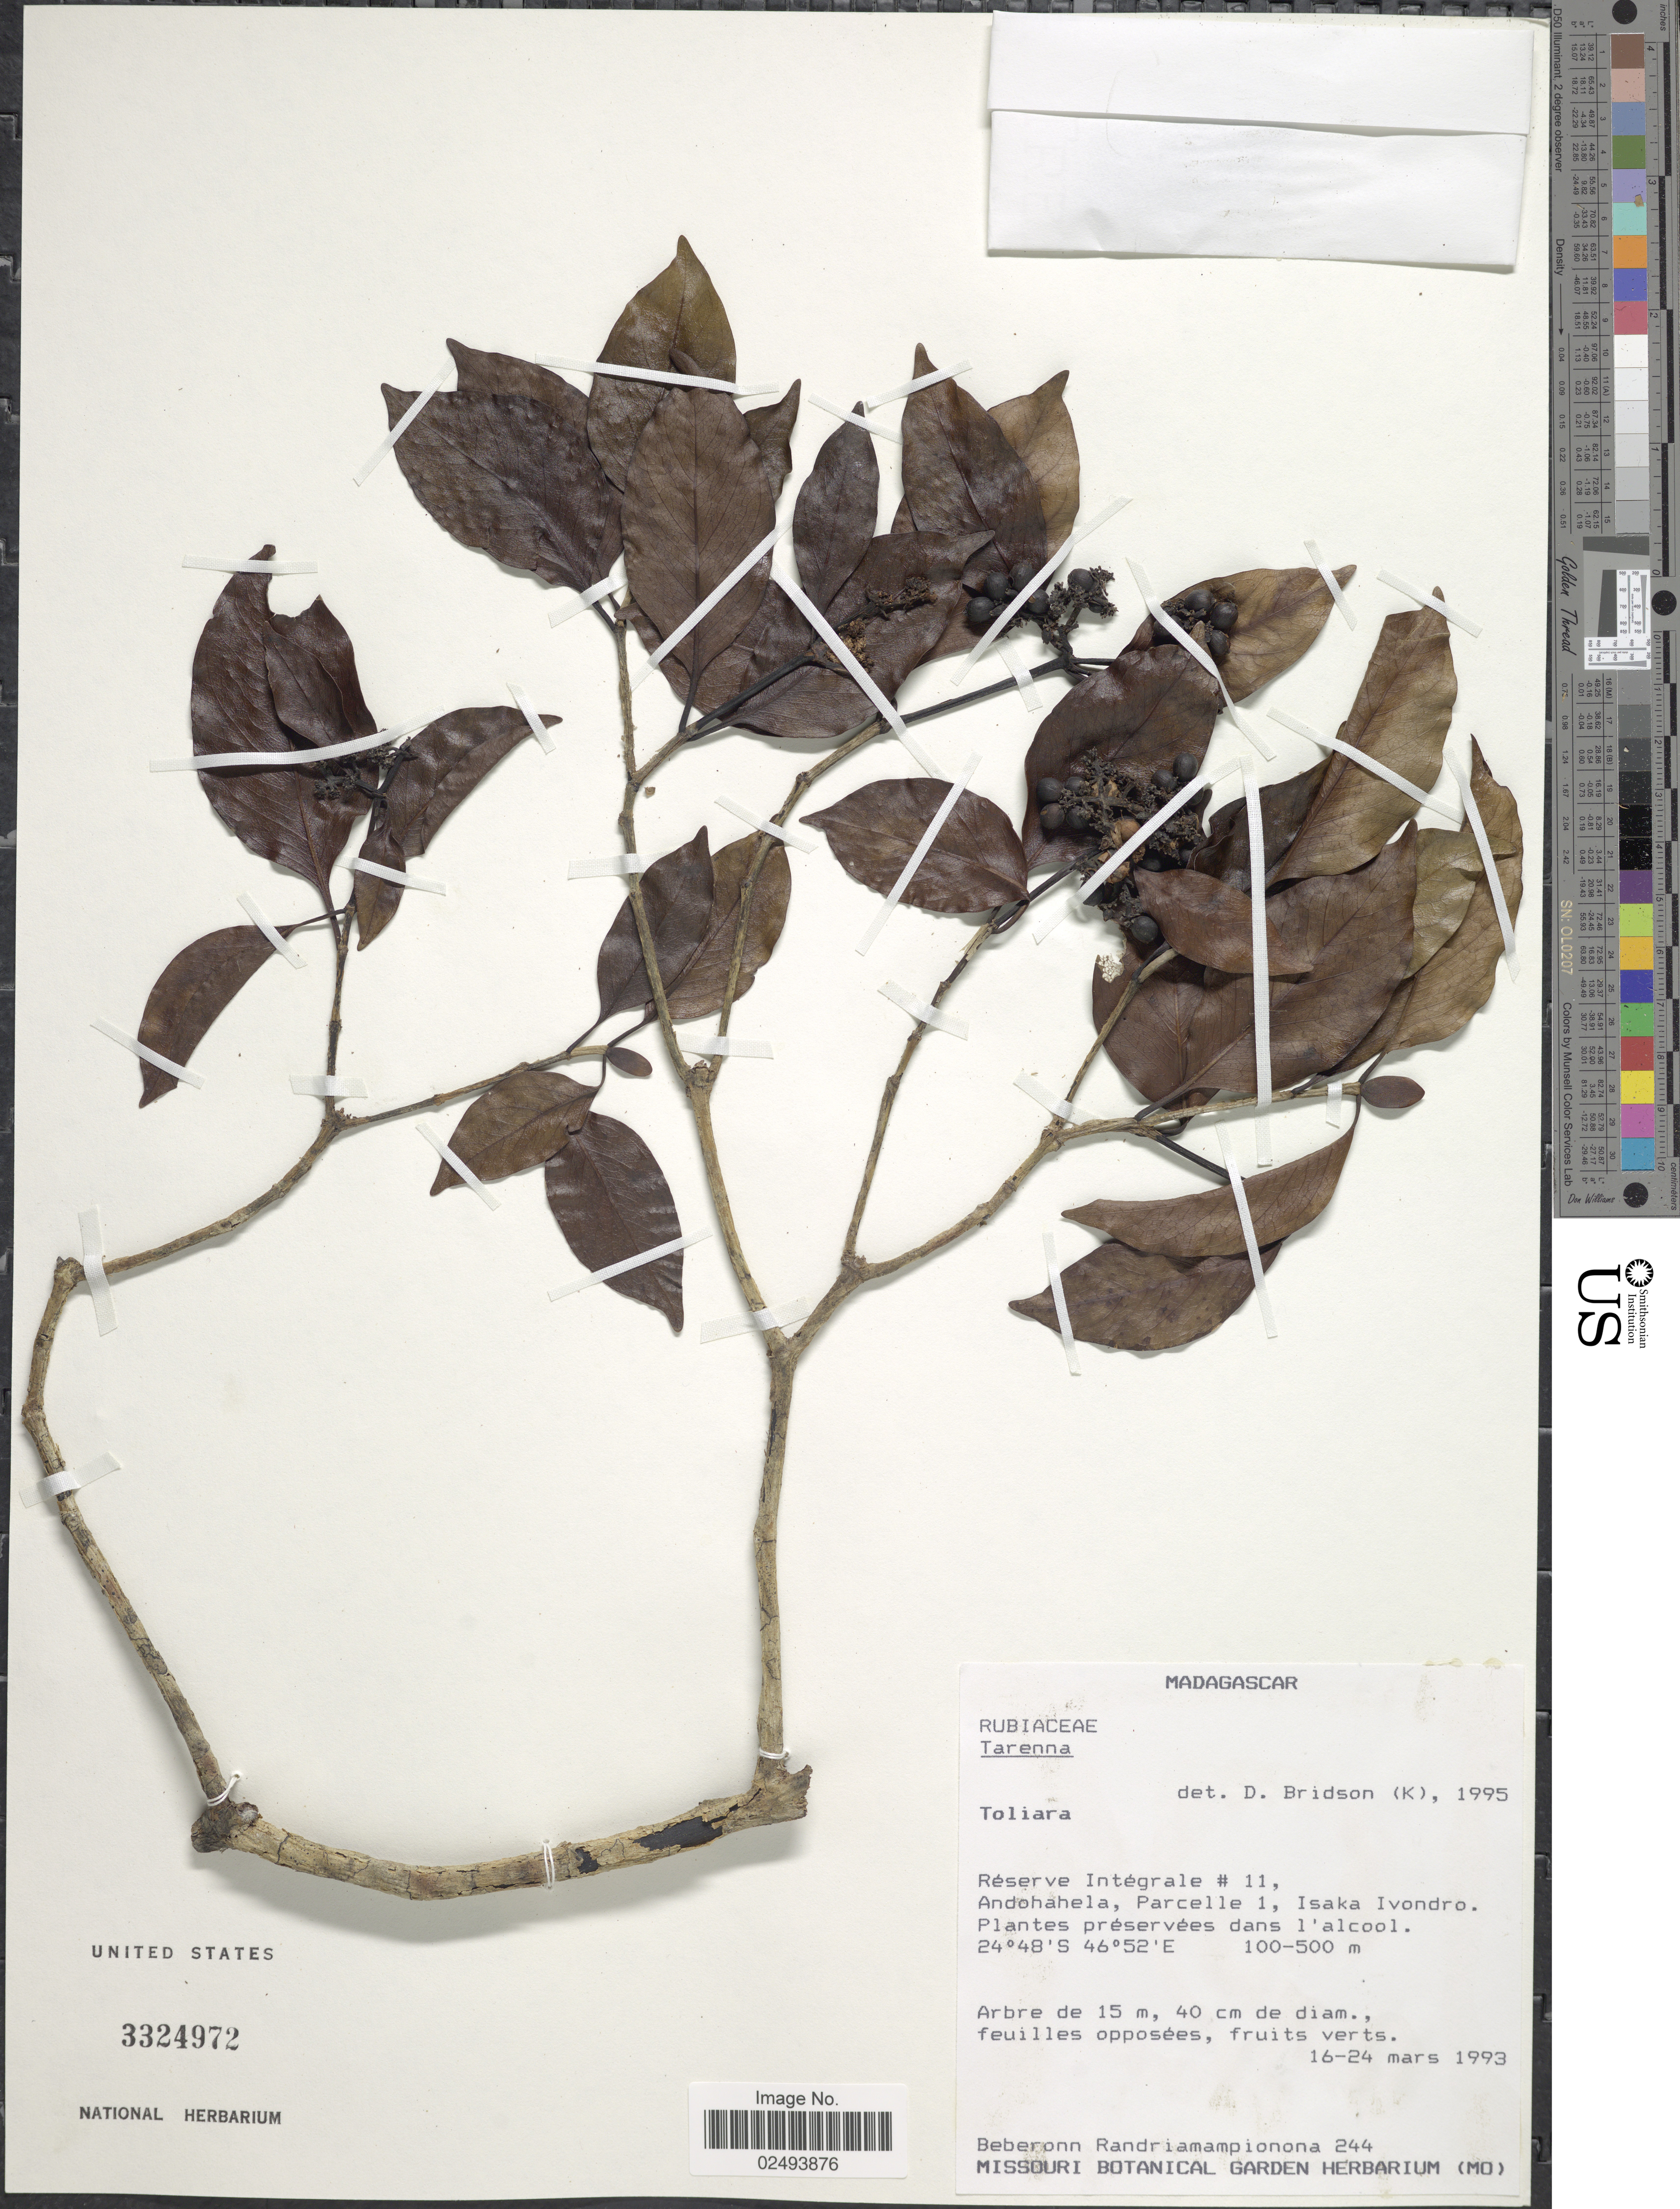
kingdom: Plantae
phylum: Tracheophyta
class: Magnoliopsida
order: Gentianales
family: Rubiaceae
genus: Tarenna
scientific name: Tarenna sp.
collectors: B. Randriamampionona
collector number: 244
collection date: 1993-03-16/1993-03-24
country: Madagascar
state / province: Anosy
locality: Reserve Integrale #11, Andohela, Parcelle 1, Isaka Ivondro. Plantes preservees dans l'alcool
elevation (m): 100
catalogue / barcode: US 3324972